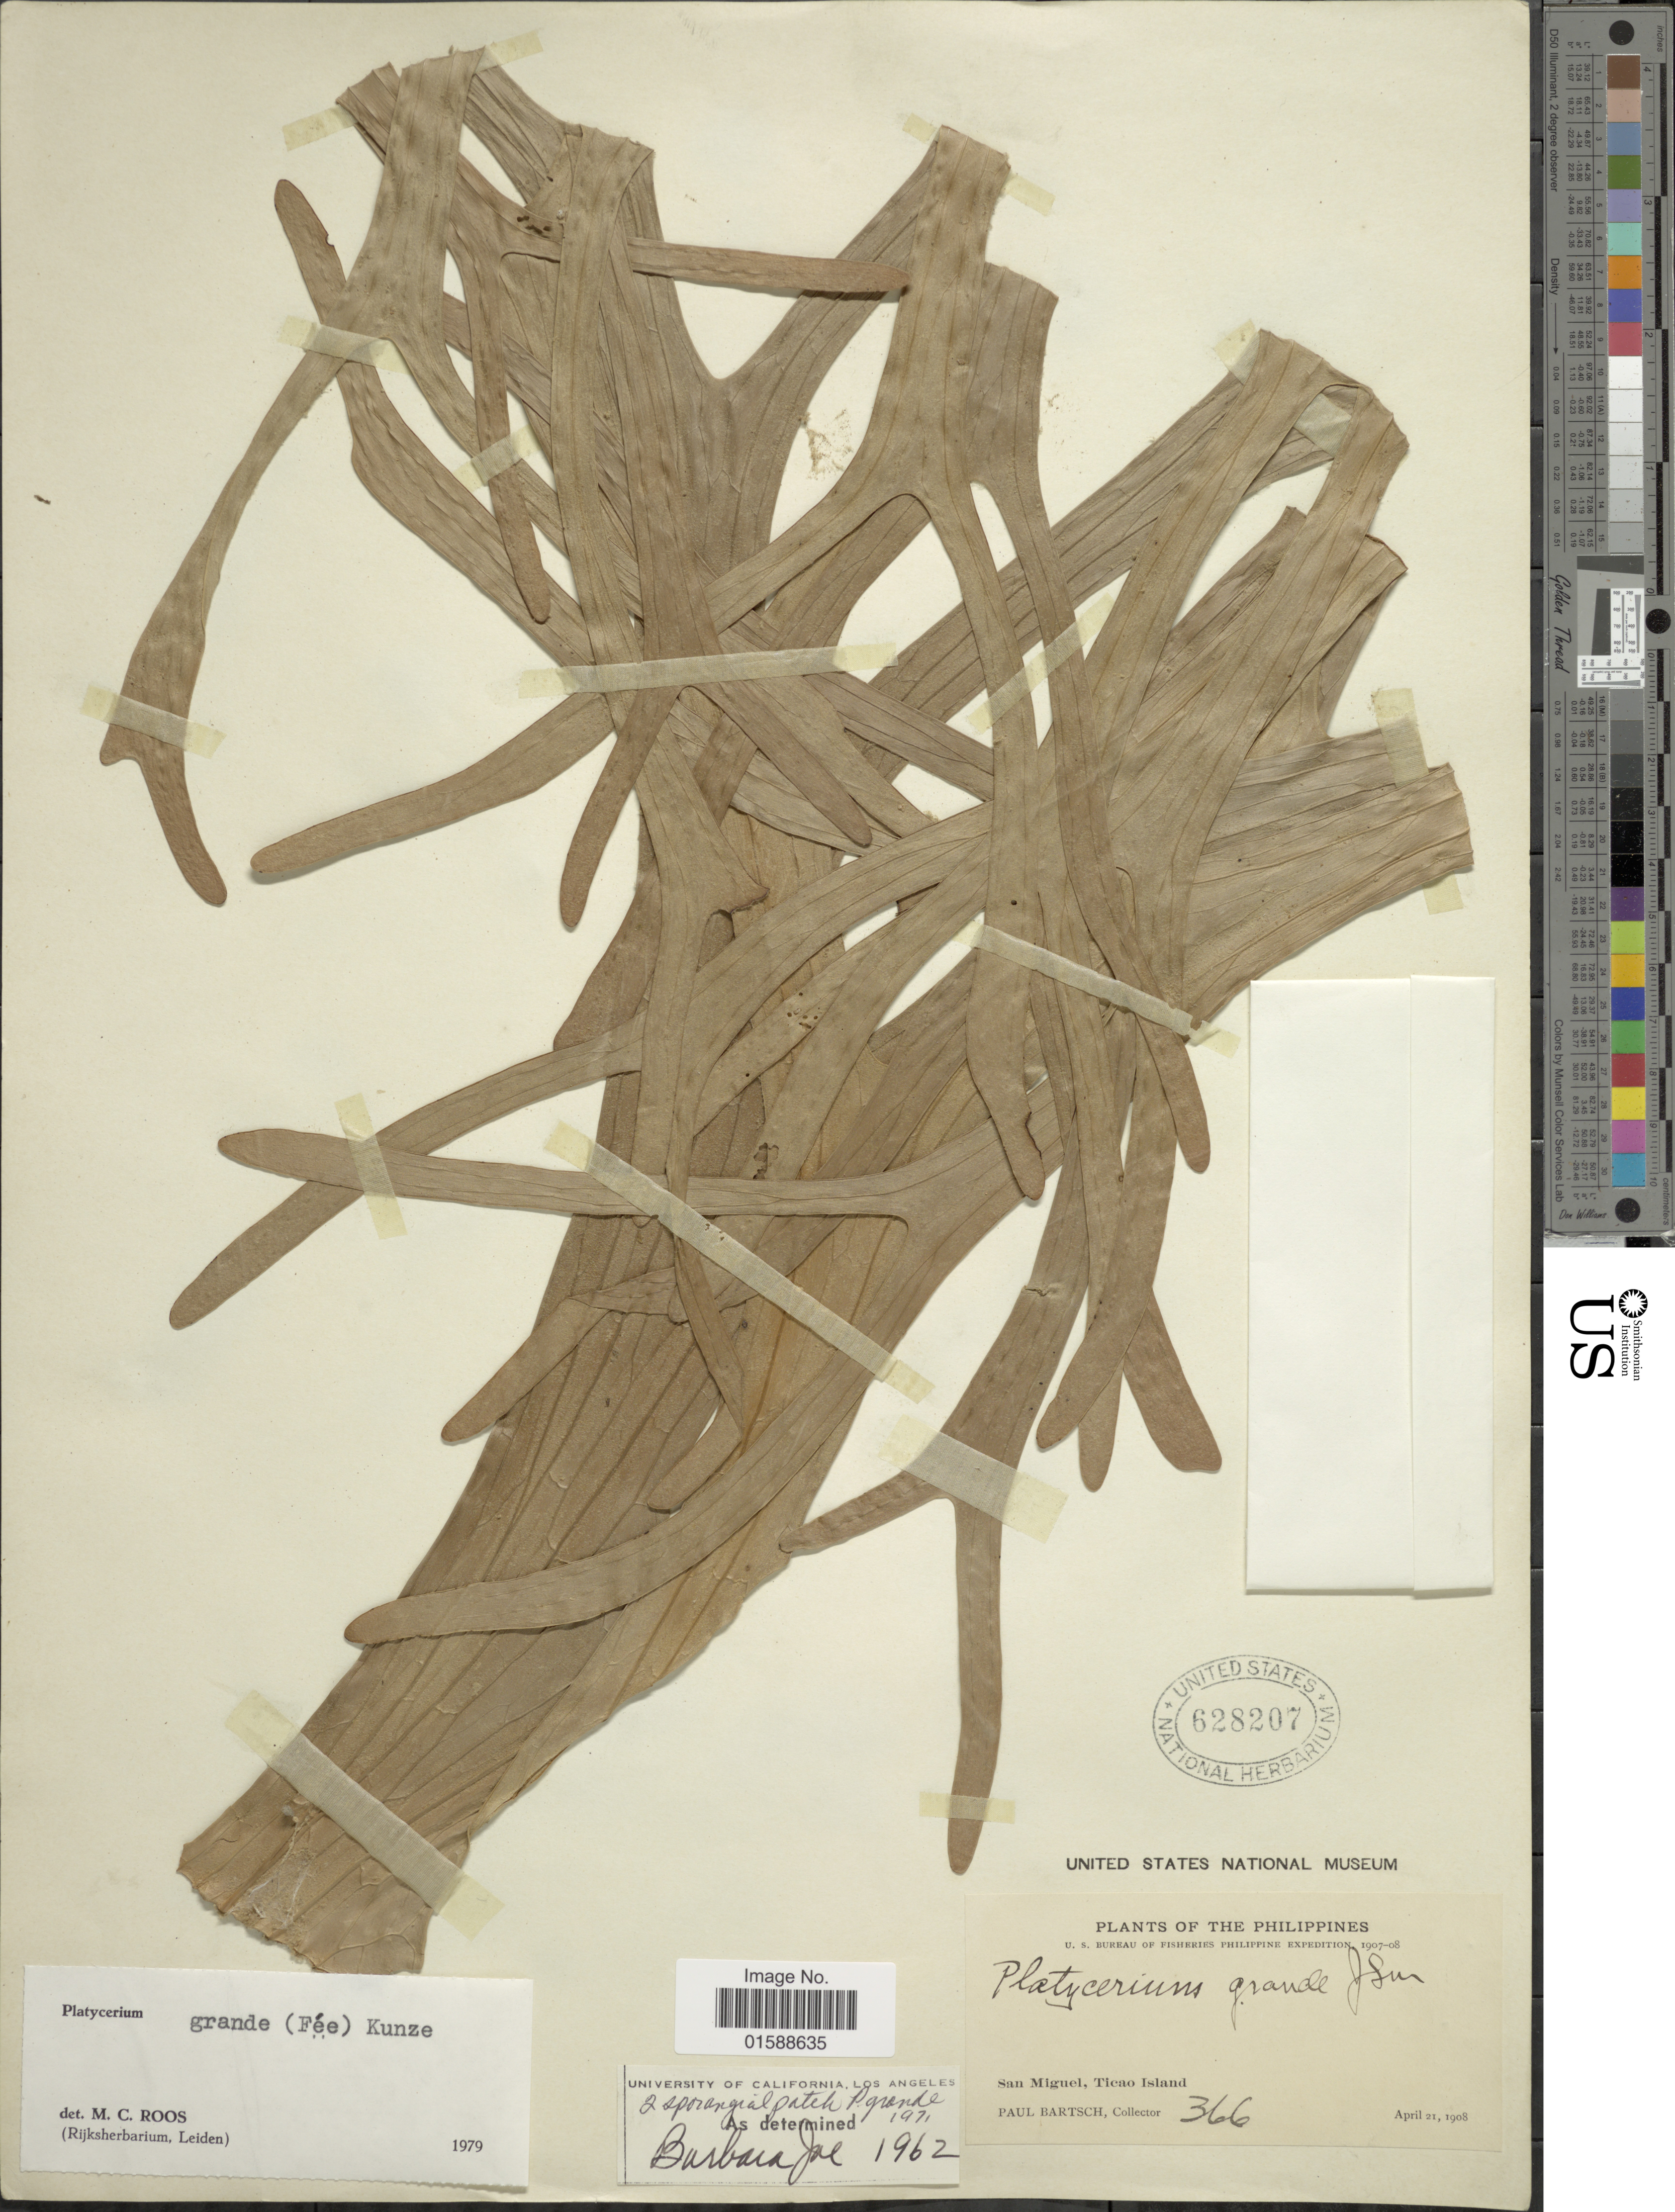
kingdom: Plantae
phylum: Tracheophyta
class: Polypodiopsida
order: Polypodiales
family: Polypodiaceae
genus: Platycerium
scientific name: Platycerium grande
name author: (A. Cunn.) J. Sm.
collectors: P. Bartsch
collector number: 366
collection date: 1908-04-21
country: Philippines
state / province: Bicol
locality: San Miguel, Ticao Island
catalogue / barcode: US 628207